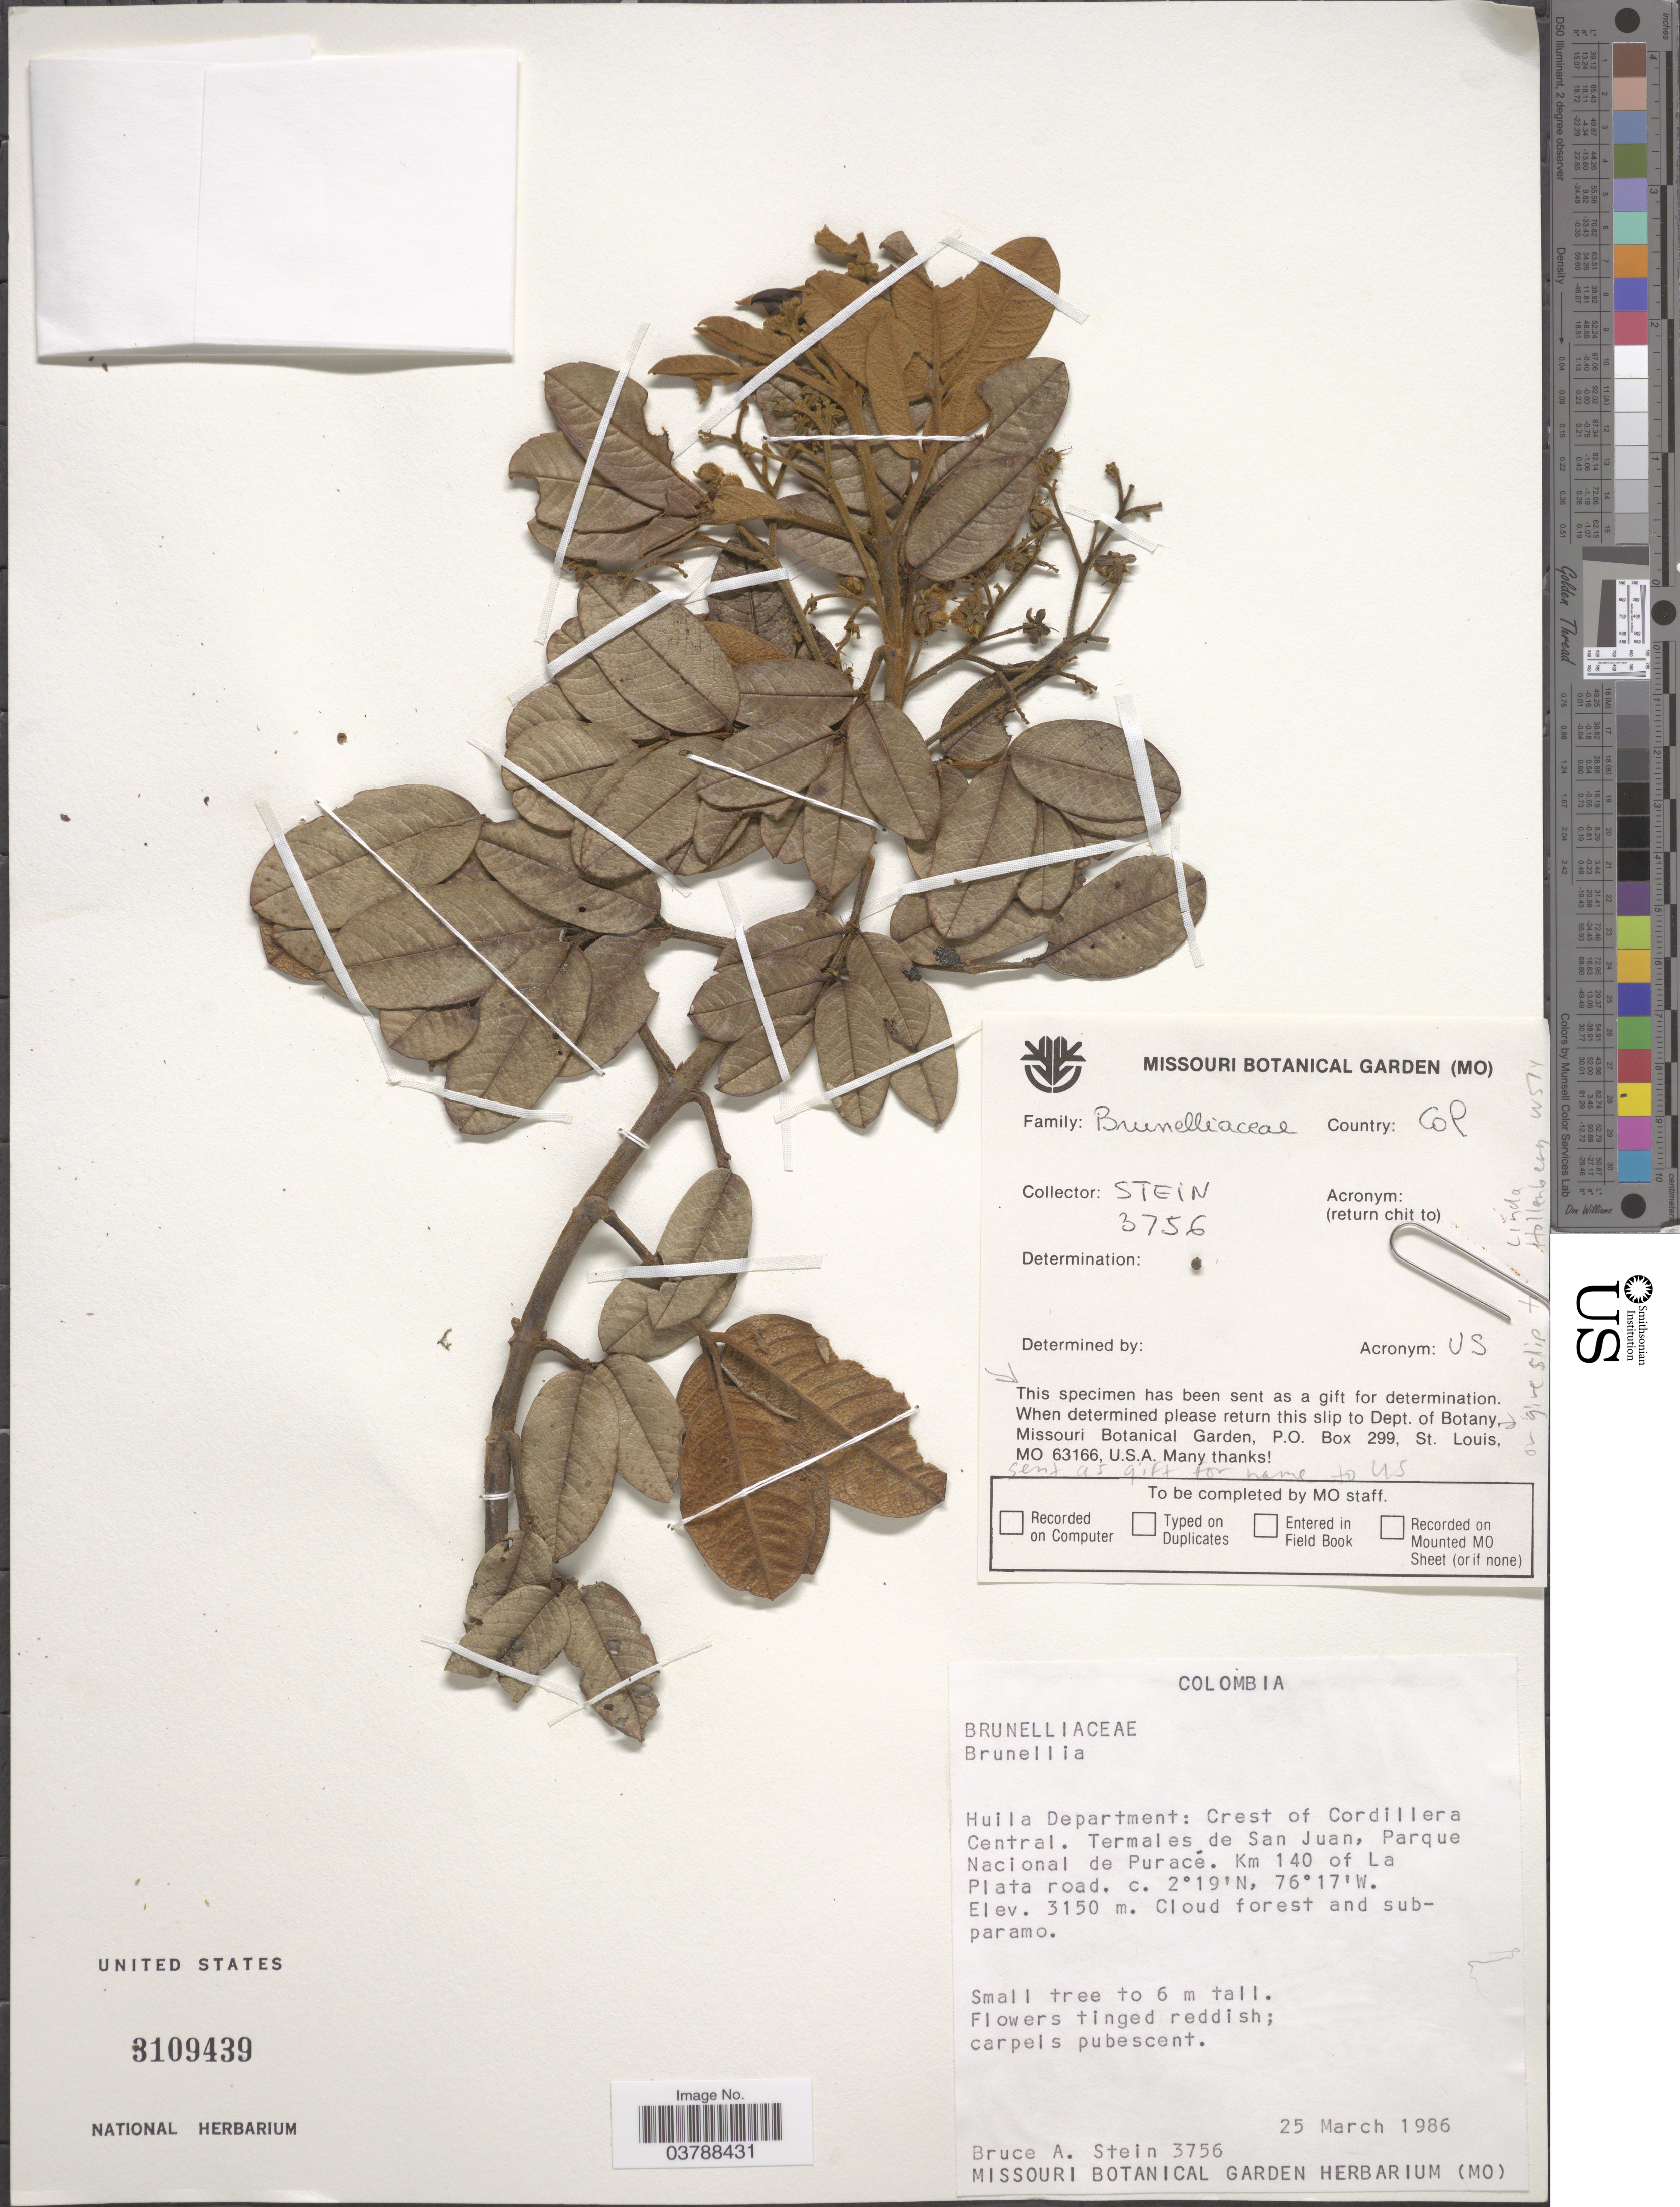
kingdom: Plantae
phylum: Tracheophyta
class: Magnoliopsida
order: Oxalidales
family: Brunelliaceae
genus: Brunellia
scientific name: Brunellia sp.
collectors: B. A. Stein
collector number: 3756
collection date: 1986-03-25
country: Colombia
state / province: Huila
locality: Huila Department: Crest of Cordillera Central. Termales de San Juan, Parque Nacional de Puracé. Km 140 of La Plata road.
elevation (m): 3150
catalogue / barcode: US 3109439